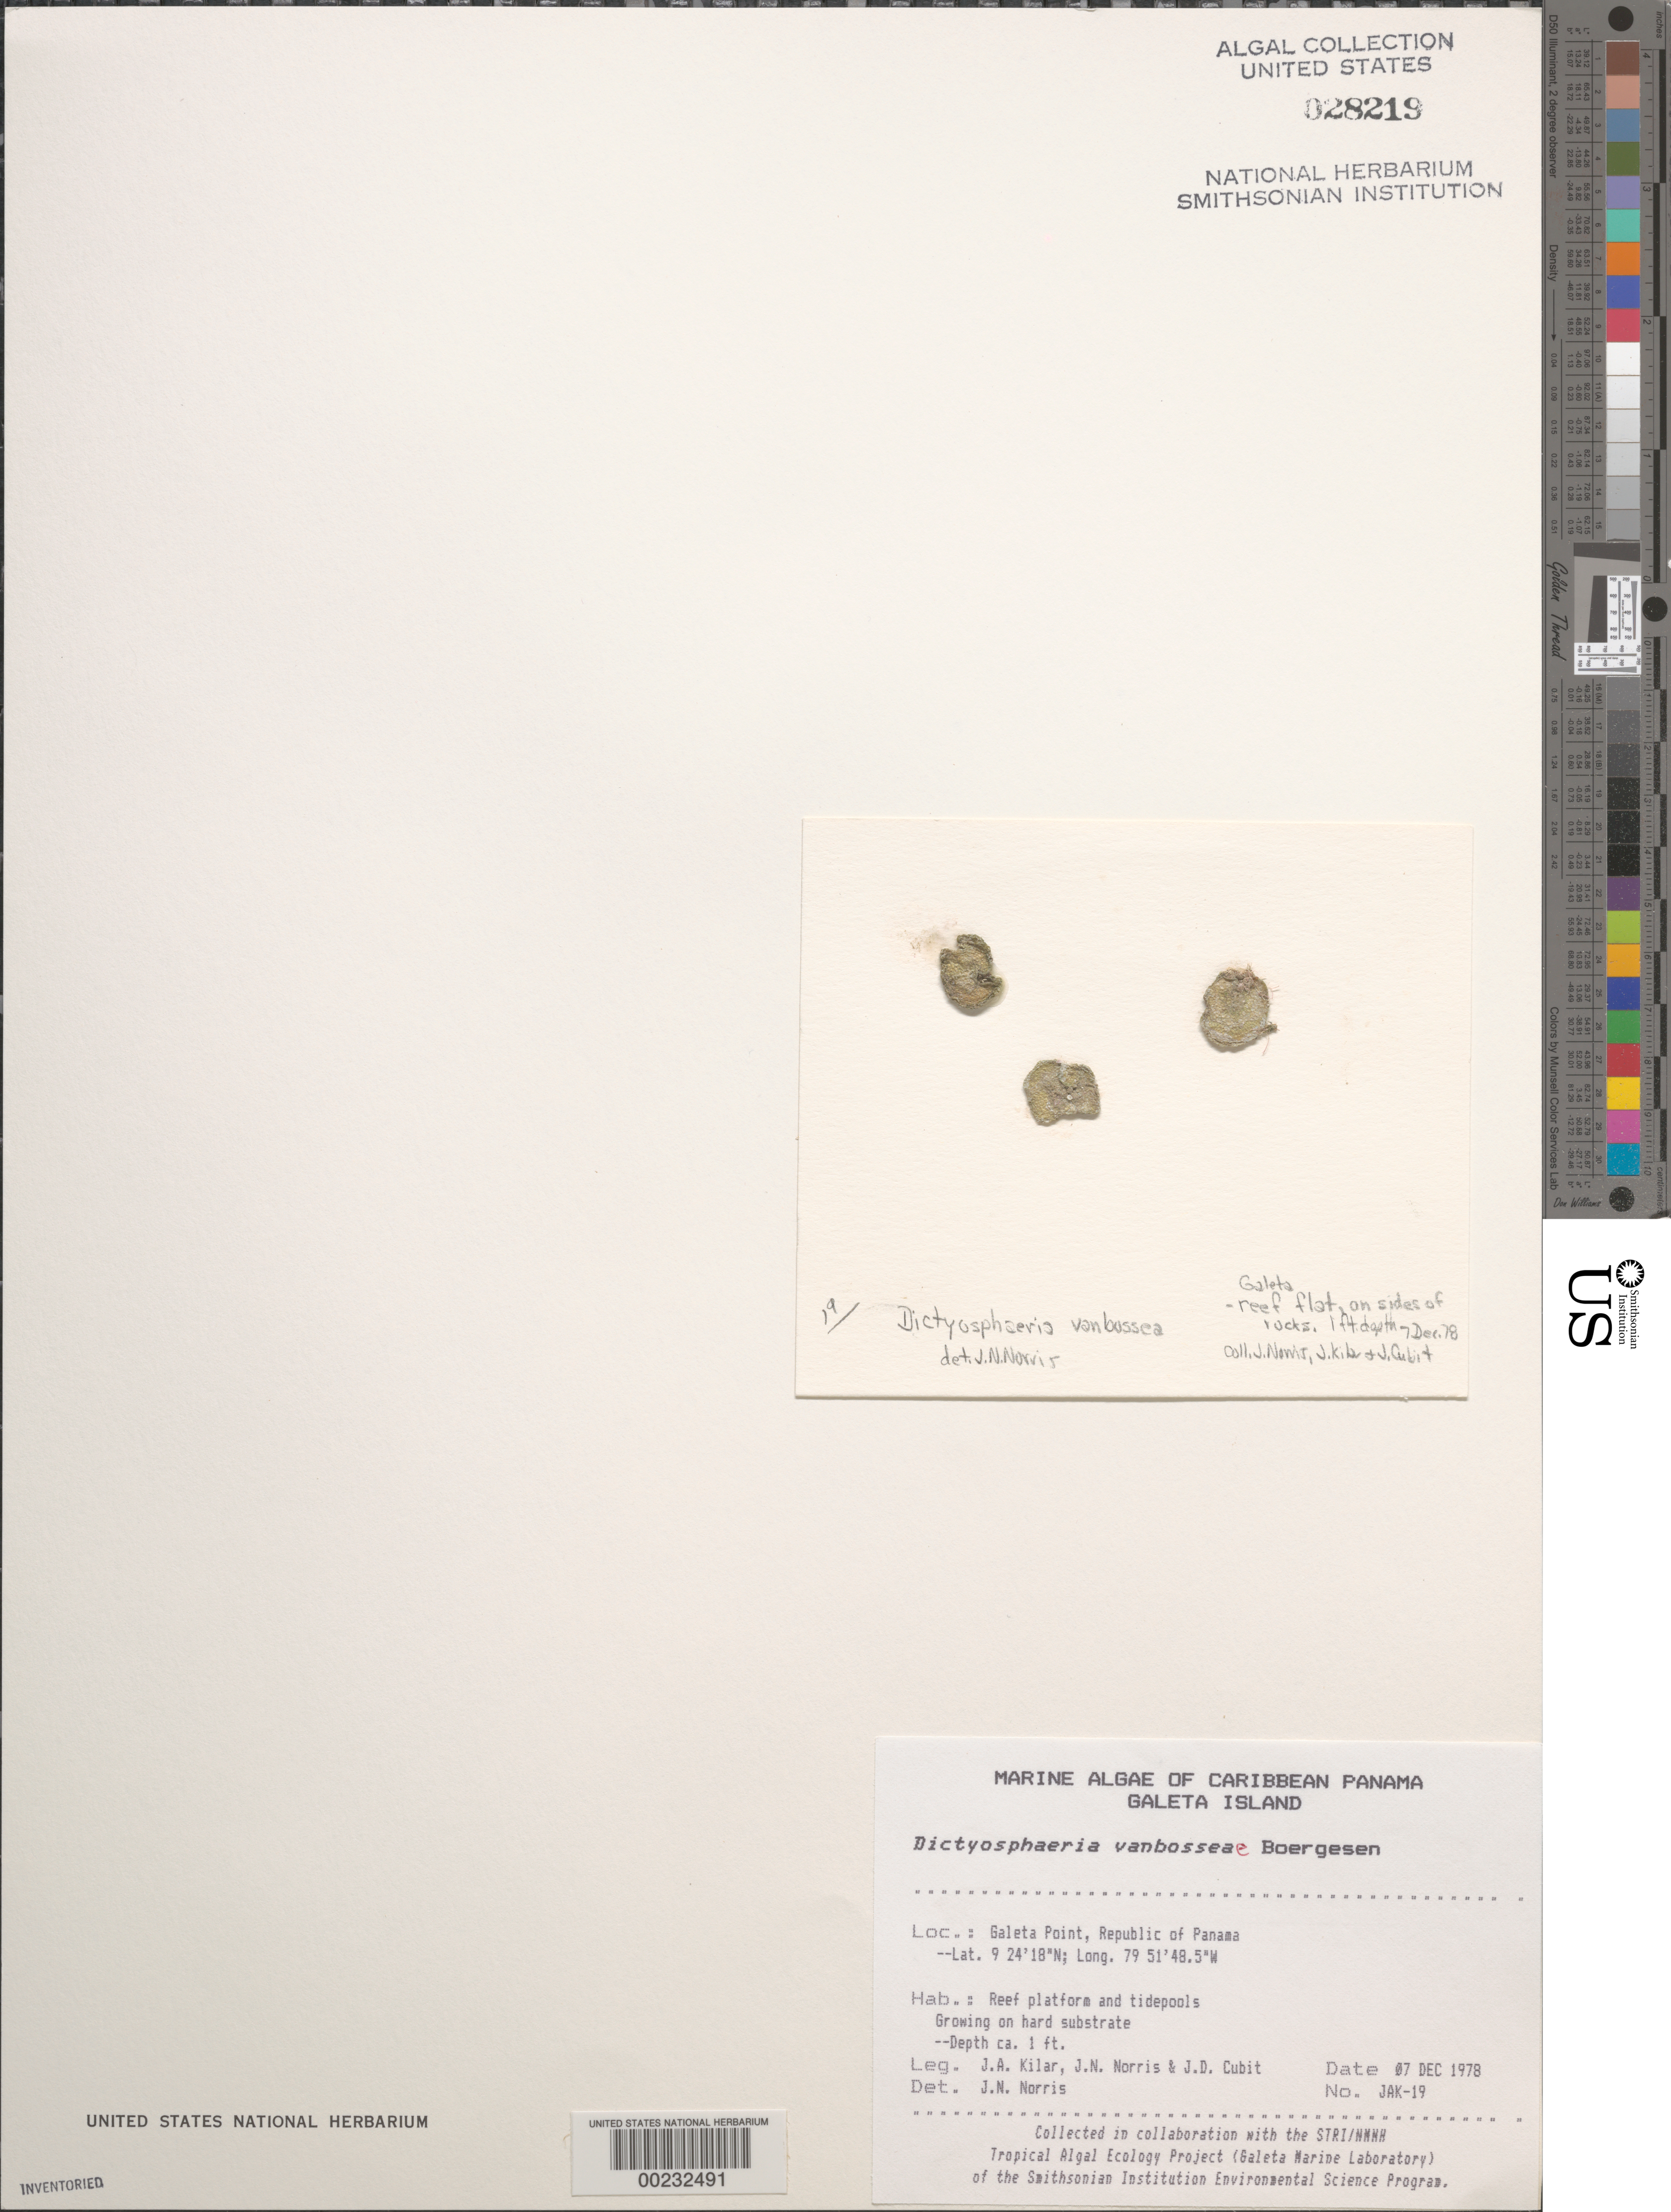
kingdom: Plantae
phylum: Chlorophyta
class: Ulvophyceae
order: Siphonocladales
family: Siphonocladaceae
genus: Dictyosphaeria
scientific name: Dictyosphaeria versluysii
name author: Weber Bosse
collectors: J. A. Kilar, J. N. Norris & J. Cubit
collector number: JAK-19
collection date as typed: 07 Dec 1978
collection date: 1978-12-07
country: Panama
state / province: Colón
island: Galeta Island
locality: Galeta Point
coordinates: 9 24' 18" N, 79 51' 48.5" W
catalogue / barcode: US 28219